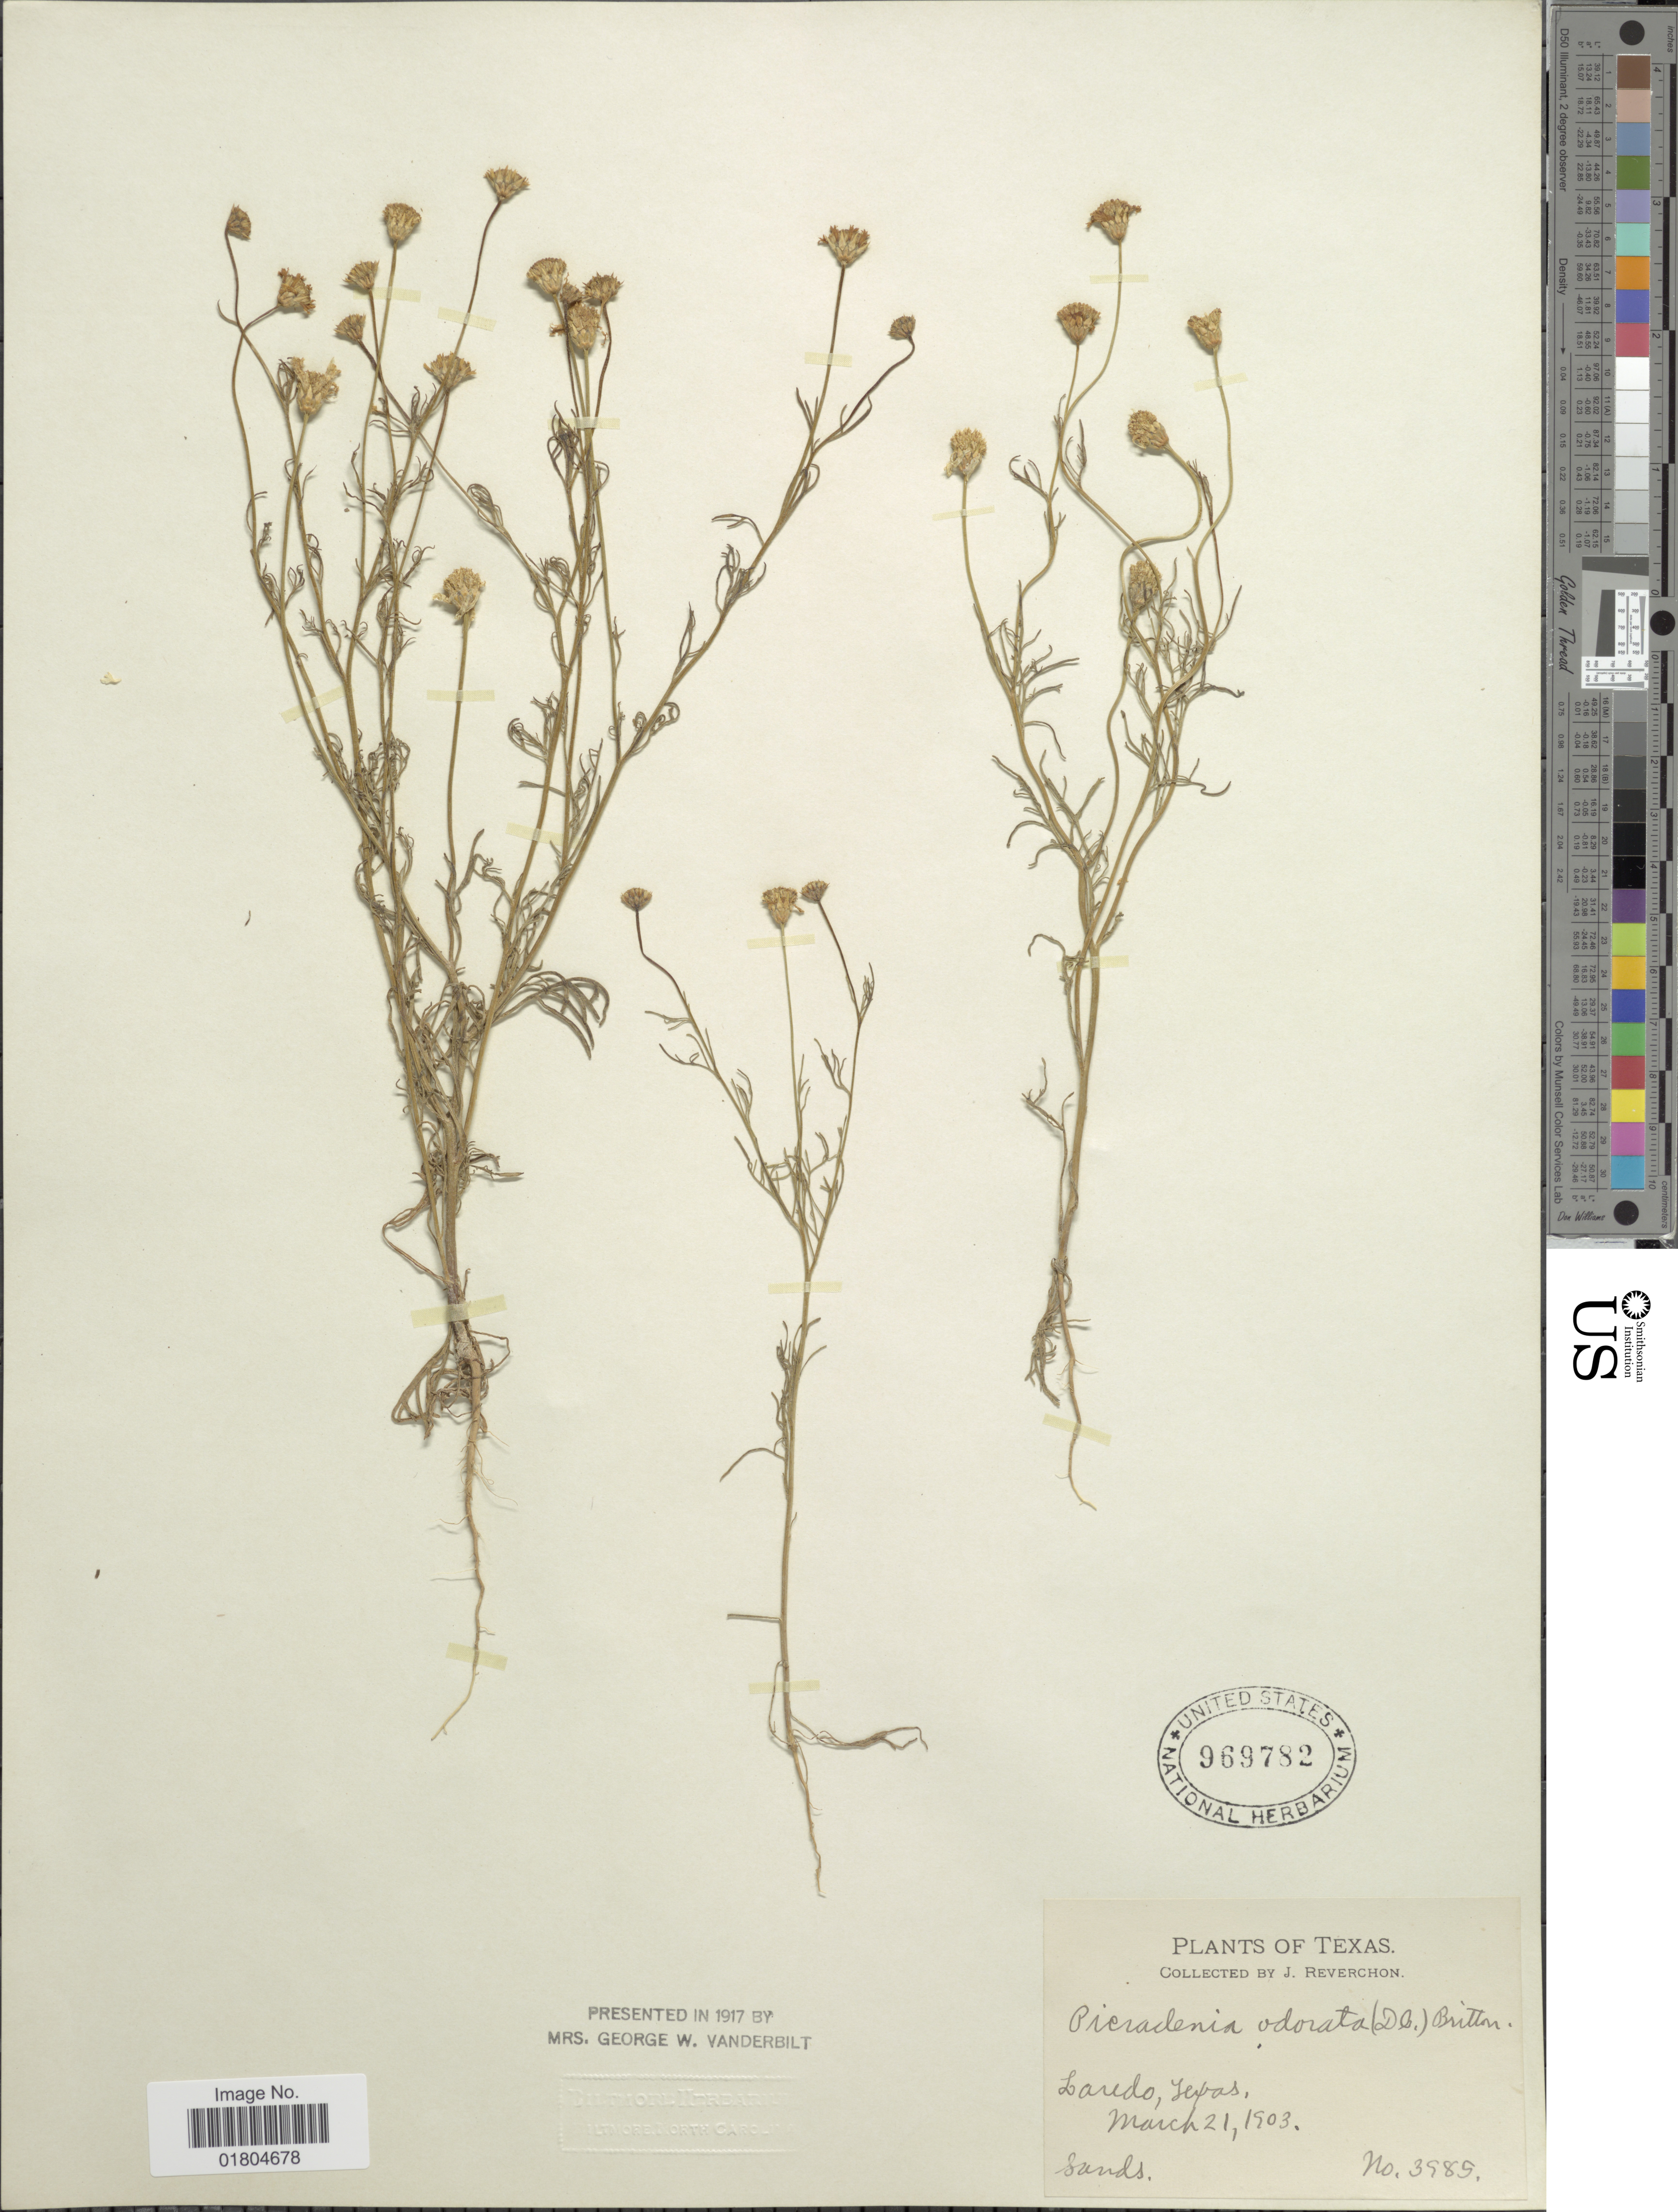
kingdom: Plantae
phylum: Tracheophyta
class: Magnoliopsida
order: Asterales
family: Asteraceae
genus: Hymenoxys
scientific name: Hymenoxys odorata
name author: DC.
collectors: J. Reverchon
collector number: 3985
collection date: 1903-03-21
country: United States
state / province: Texas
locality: Laredo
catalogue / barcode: US 969782